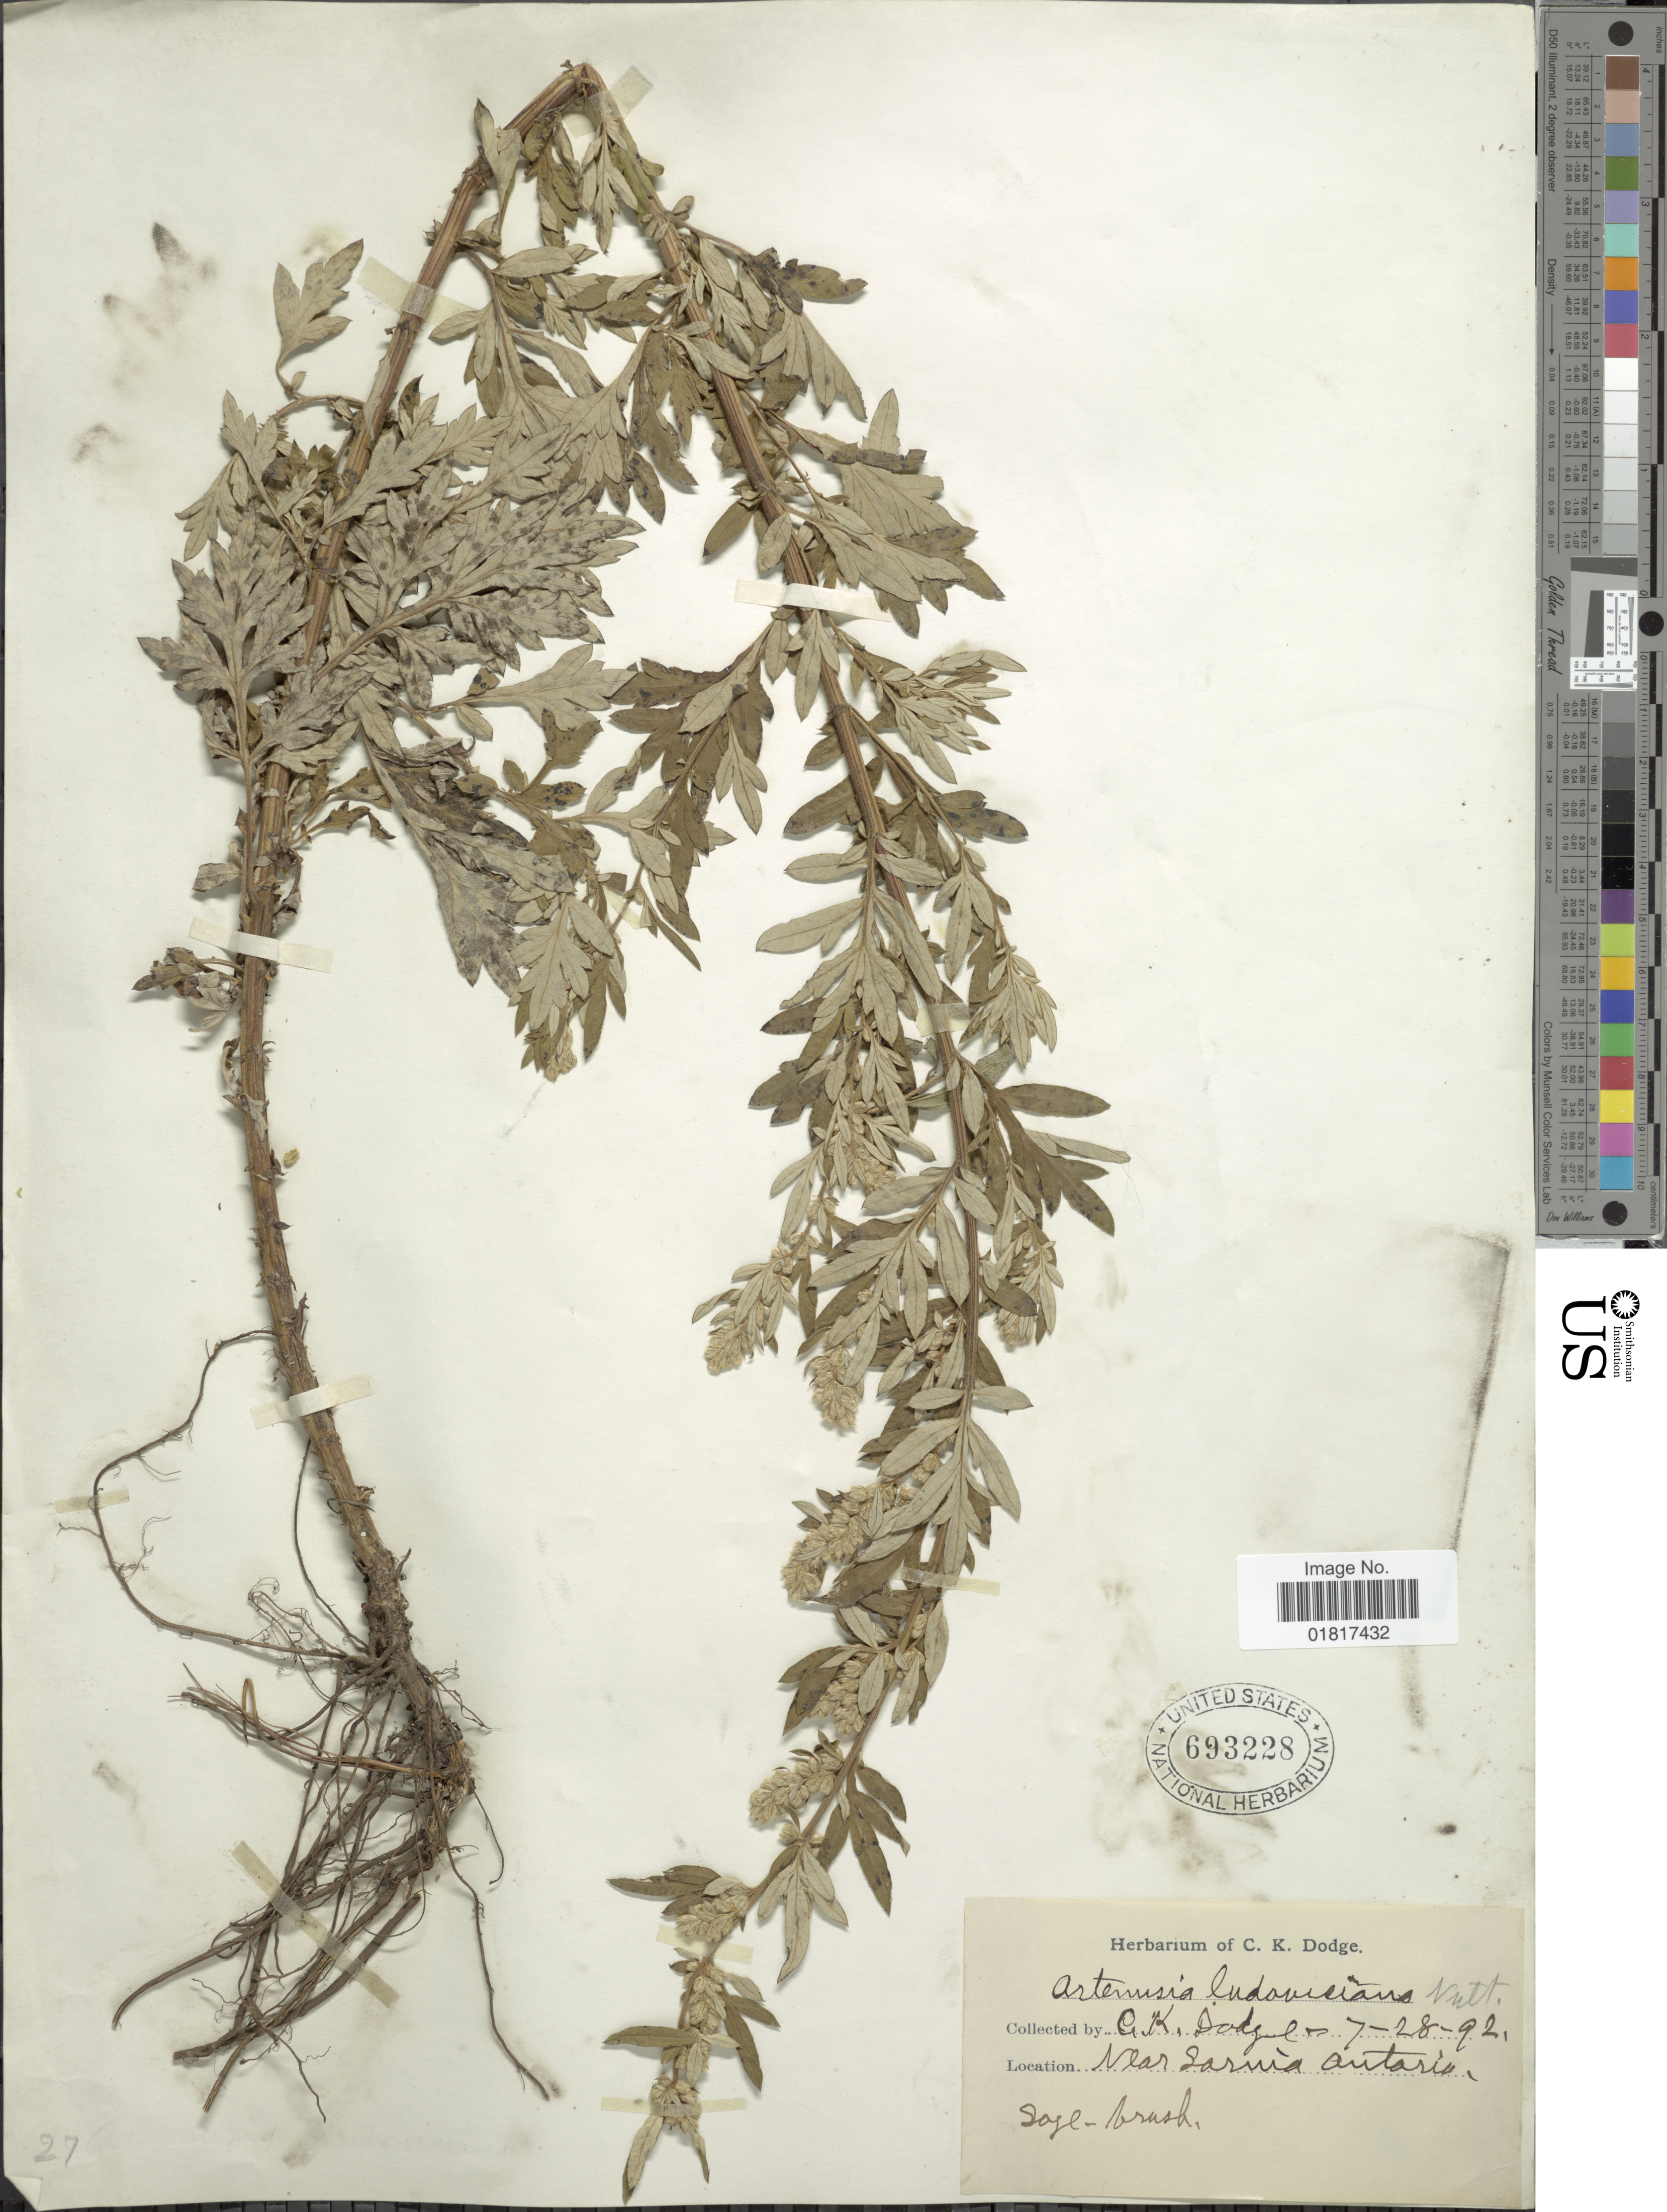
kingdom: Plantae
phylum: Tracheophyta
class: Magnoliopsida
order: Asterales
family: Asteraceae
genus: Artemisia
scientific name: Artemisia vulgaris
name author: L.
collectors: C. Dodge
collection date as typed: Transcribed d/m/y: 28/7/92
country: Canada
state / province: Ontario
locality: Near Sarnia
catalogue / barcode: US 693228